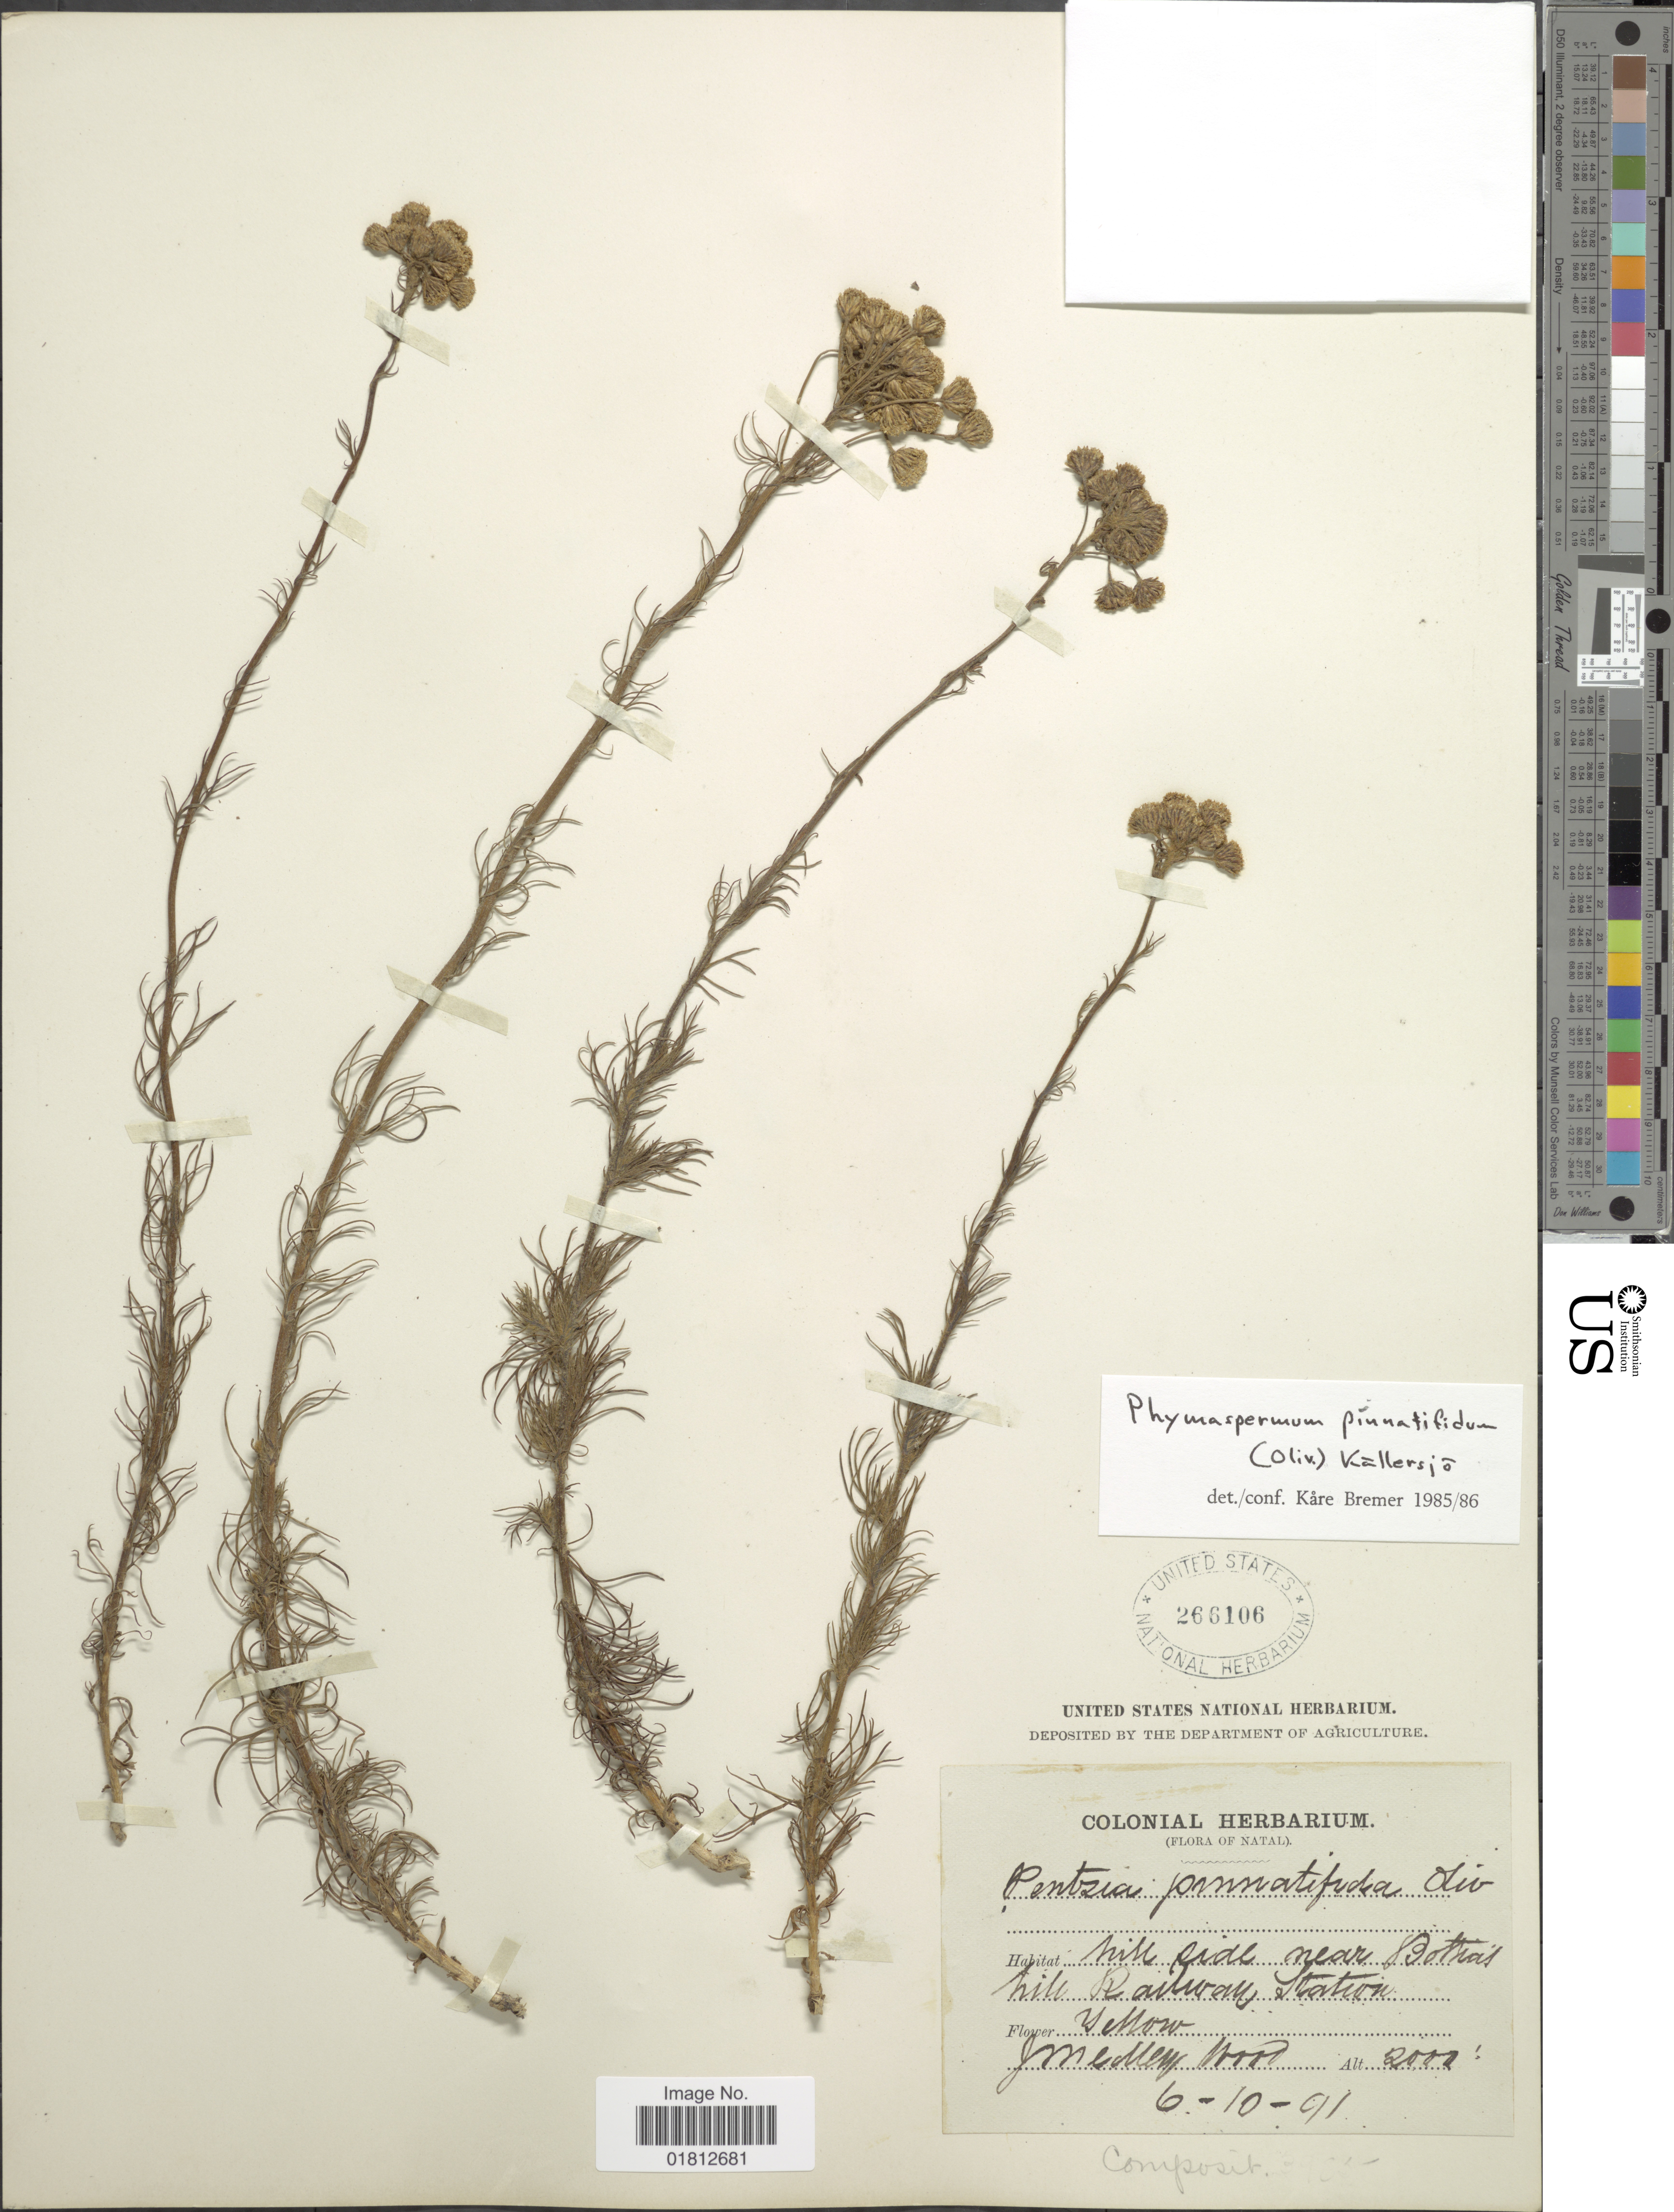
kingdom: Plantae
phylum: Tracheophyta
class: Magnoliopsida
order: Asterales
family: Asteraceae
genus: Phymaspermum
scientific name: Phymaspermum pinnatifidum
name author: (Oliv.) Hilliard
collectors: J. M. Wood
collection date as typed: Transcribed d/m/y: 6/10/91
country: South Africa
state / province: KwaZulu-Natal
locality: Hill side near Bothas hill, Railway Station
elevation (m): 610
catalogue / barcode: US 266106